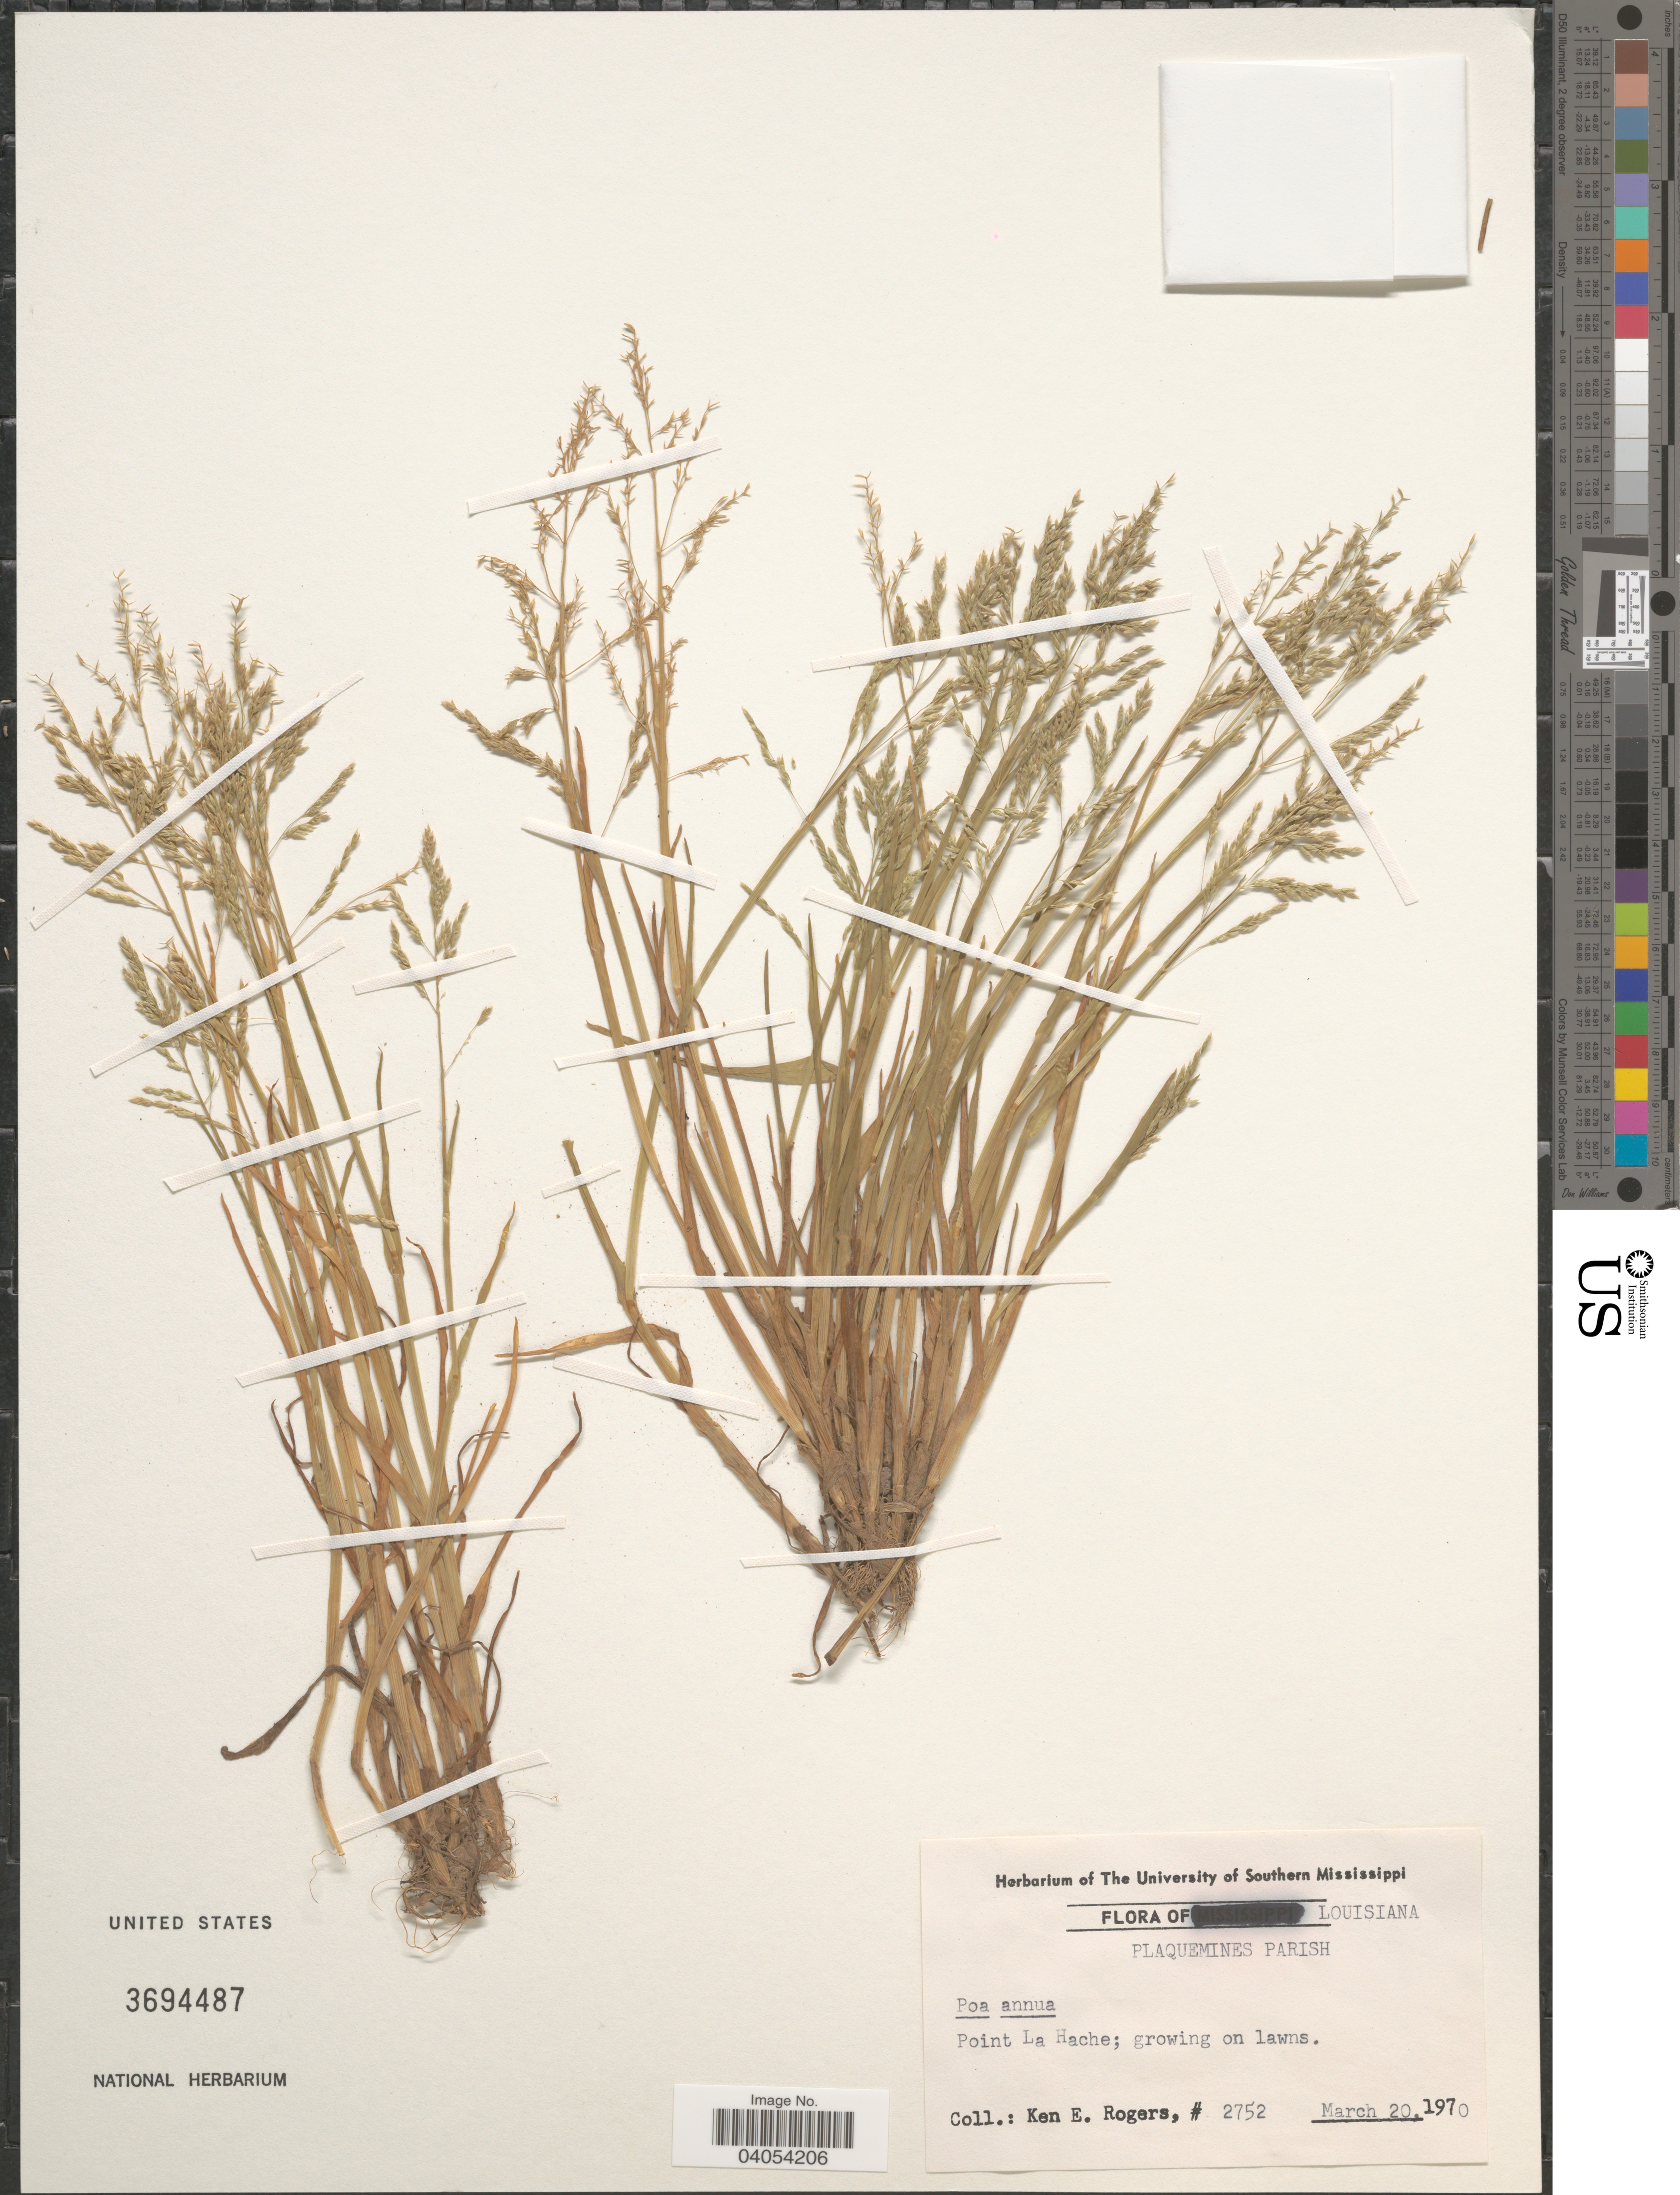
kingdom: Plantae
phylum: Tracheophyta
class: Liliopsida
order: Poales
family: Poaceae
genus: Poa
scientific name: Poa annua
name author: L.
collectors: K. Rogers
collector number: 2752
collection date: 1970-03-20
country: United States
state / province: Louisiana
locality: Plaquemines Parish. Point La Hache; on lawns.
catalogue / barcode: US 3694487